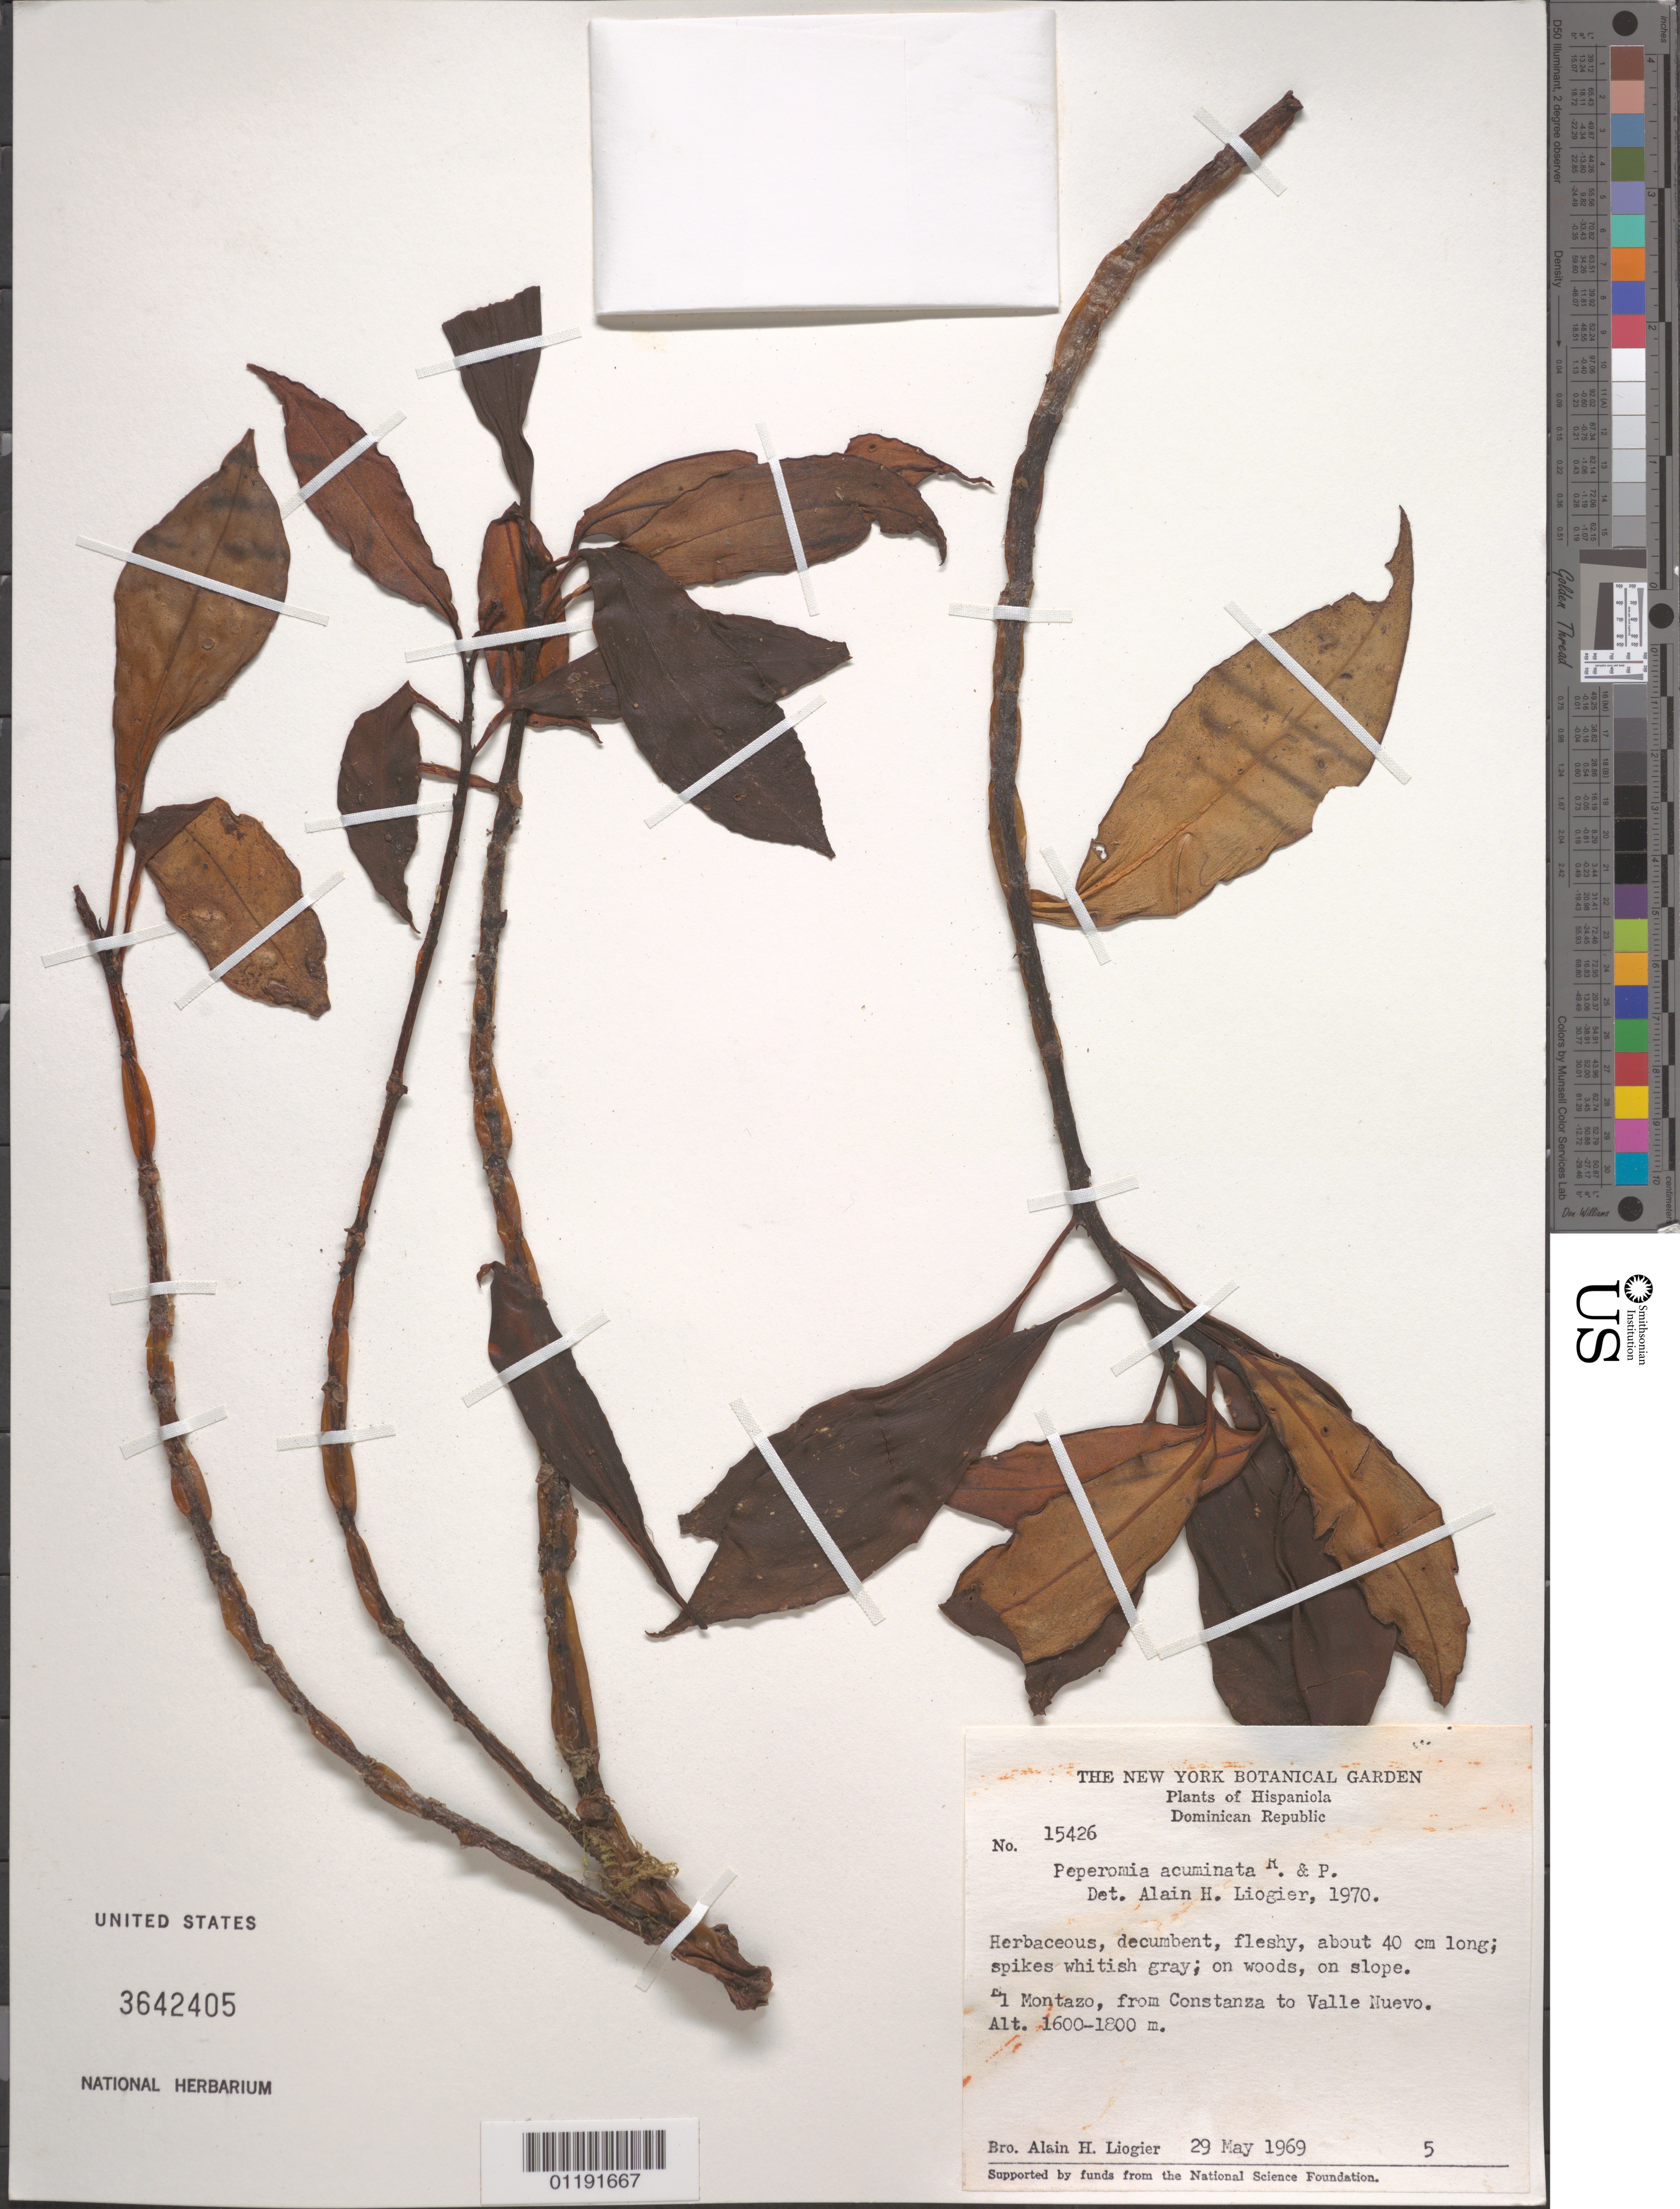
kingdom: Plantae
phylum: Tracheophyta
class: Magnoliopsida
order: Piperales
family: Piperaceae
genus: Peperomia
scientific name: Peperomia acuminata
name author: Ruiz & Pav.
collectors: A. H. Liogier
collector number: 15426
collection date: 1969-05-29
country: Dominican Republic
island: Hispaniola Island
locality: From Constanza to Valle Nuevo, El Montazo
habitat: Woods, on slope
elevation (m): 1600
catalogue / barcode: US 3642405